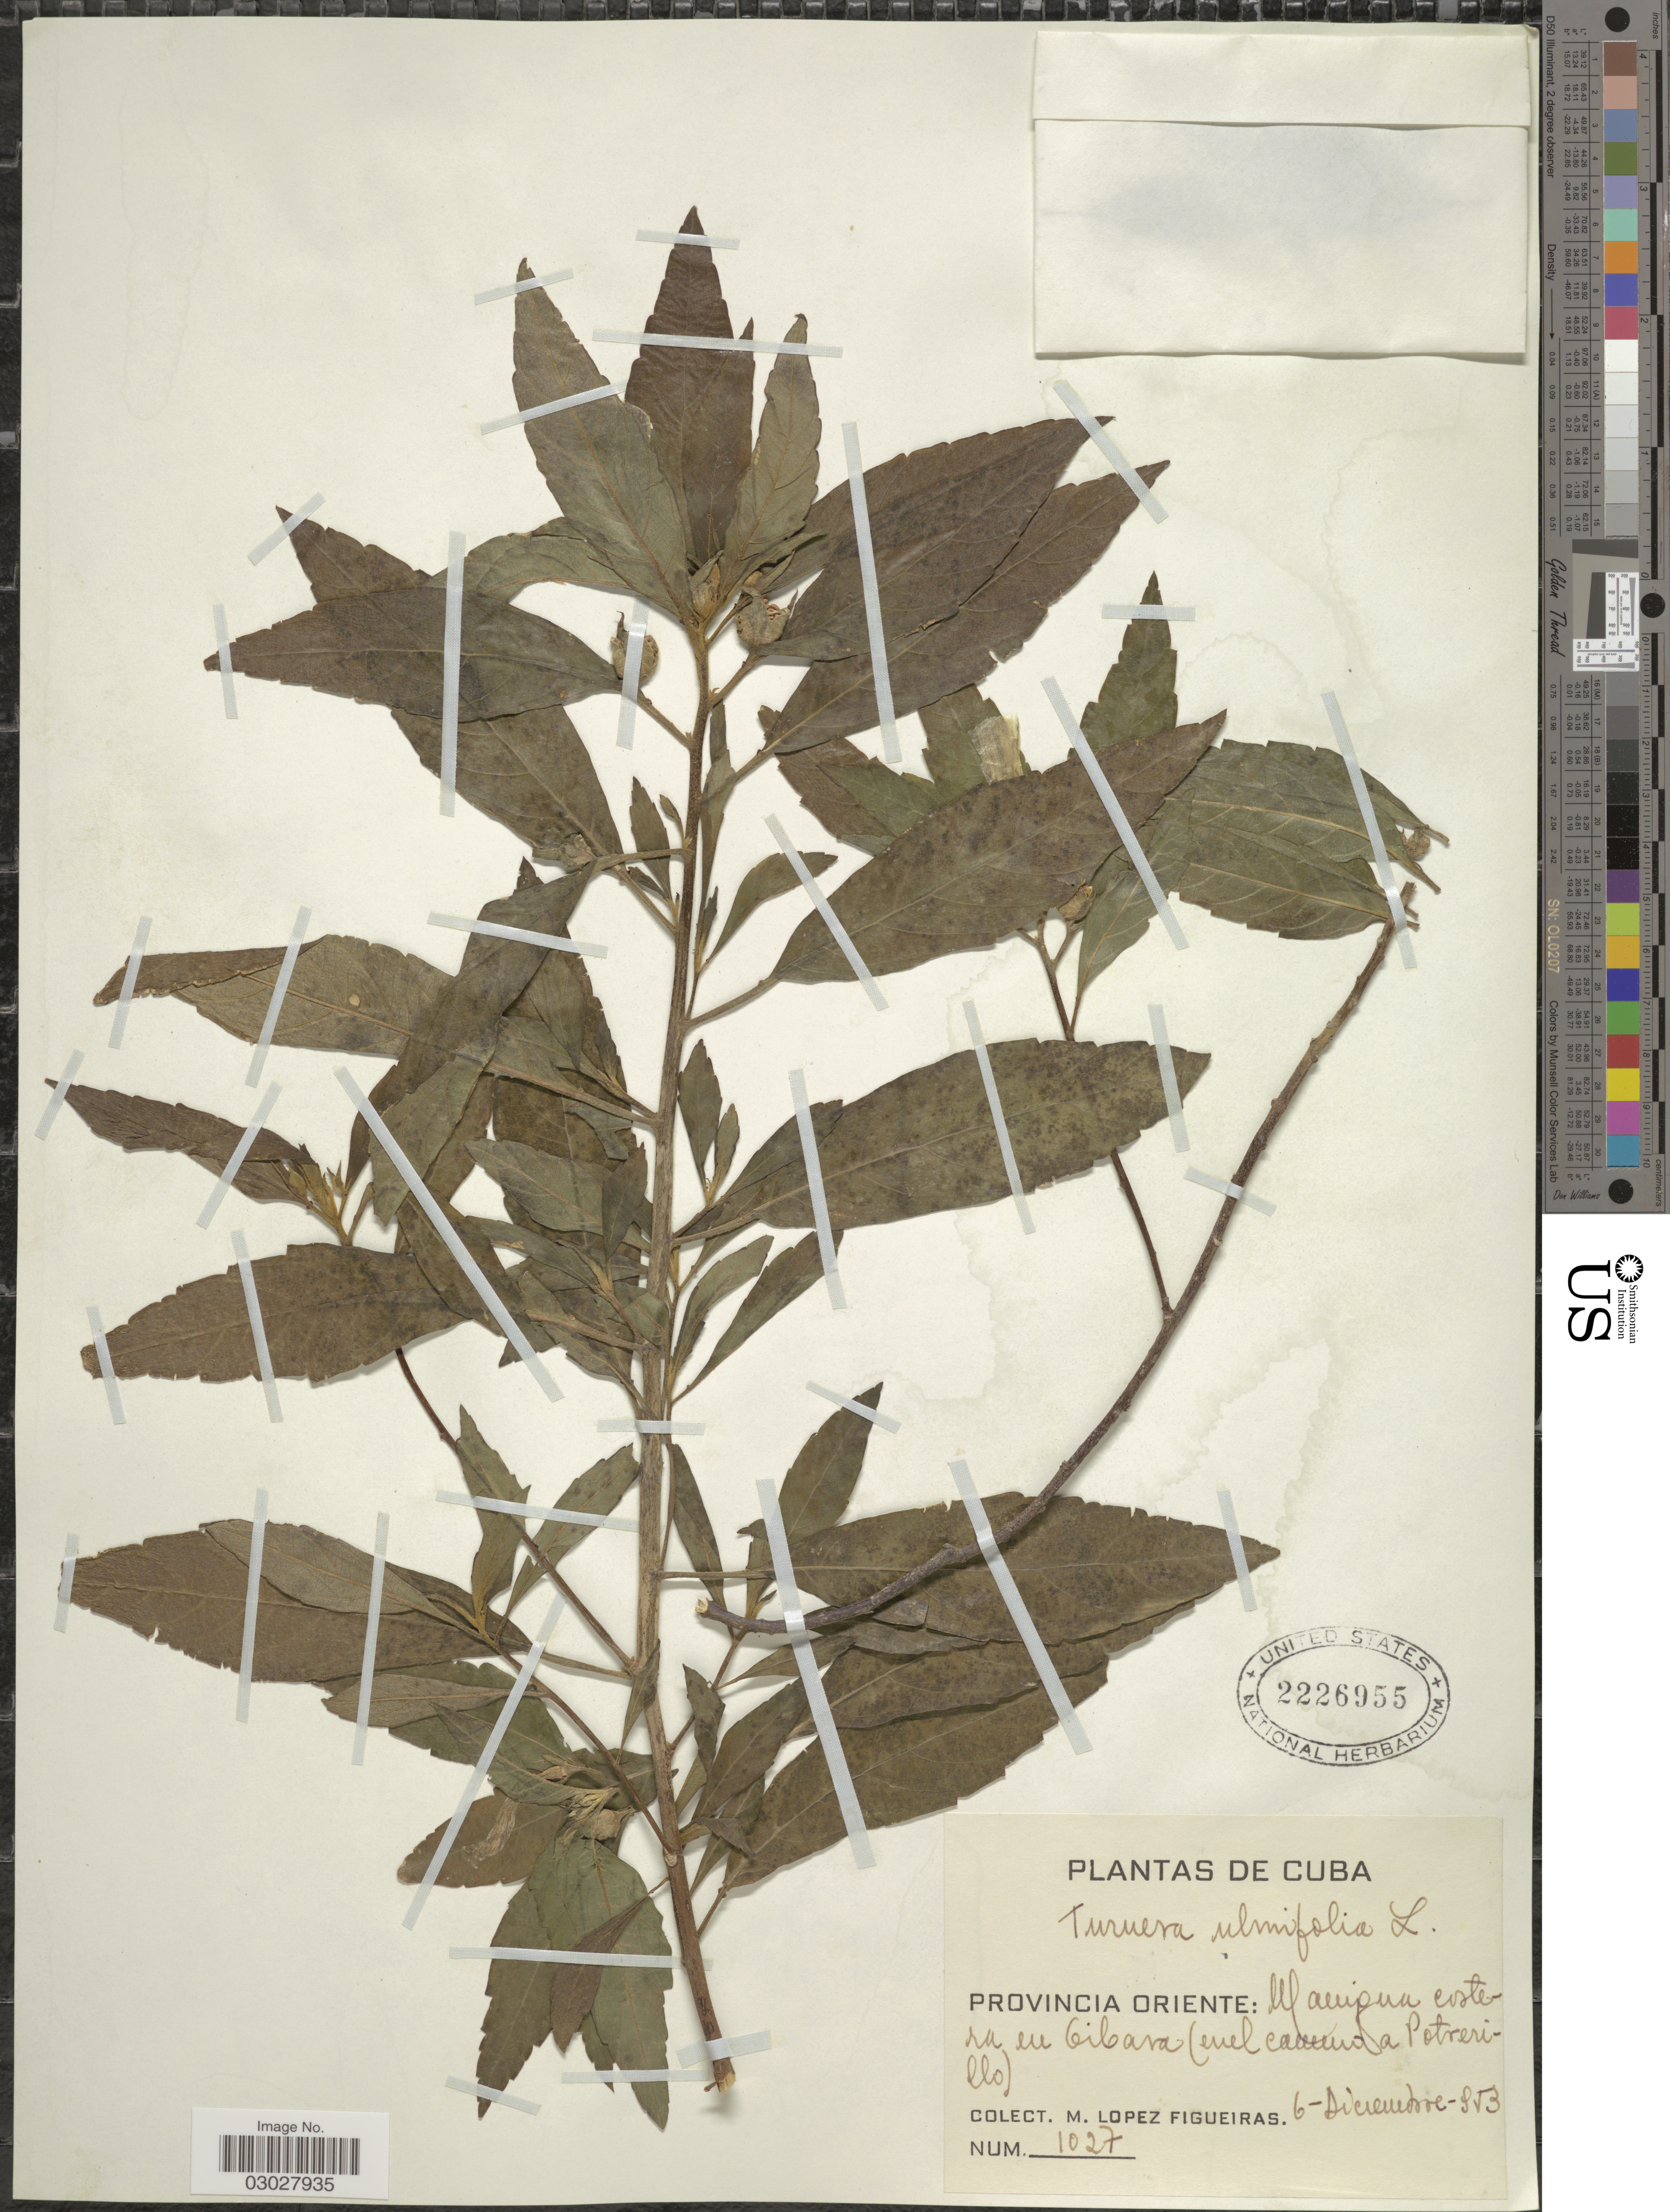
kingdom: Plantae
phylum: Tracheophyta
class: Magnoliopsida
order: Malpighiales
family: Turneraceae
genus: Turnera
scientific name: Turnera ulmifolia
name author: L.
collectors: M. López Figueiras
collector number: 1027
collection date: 1953-12-06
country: Cuba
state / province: Oriente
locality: Manigua costera en Cibara (en el camino a Potrerillo).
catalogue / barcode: US 2226955